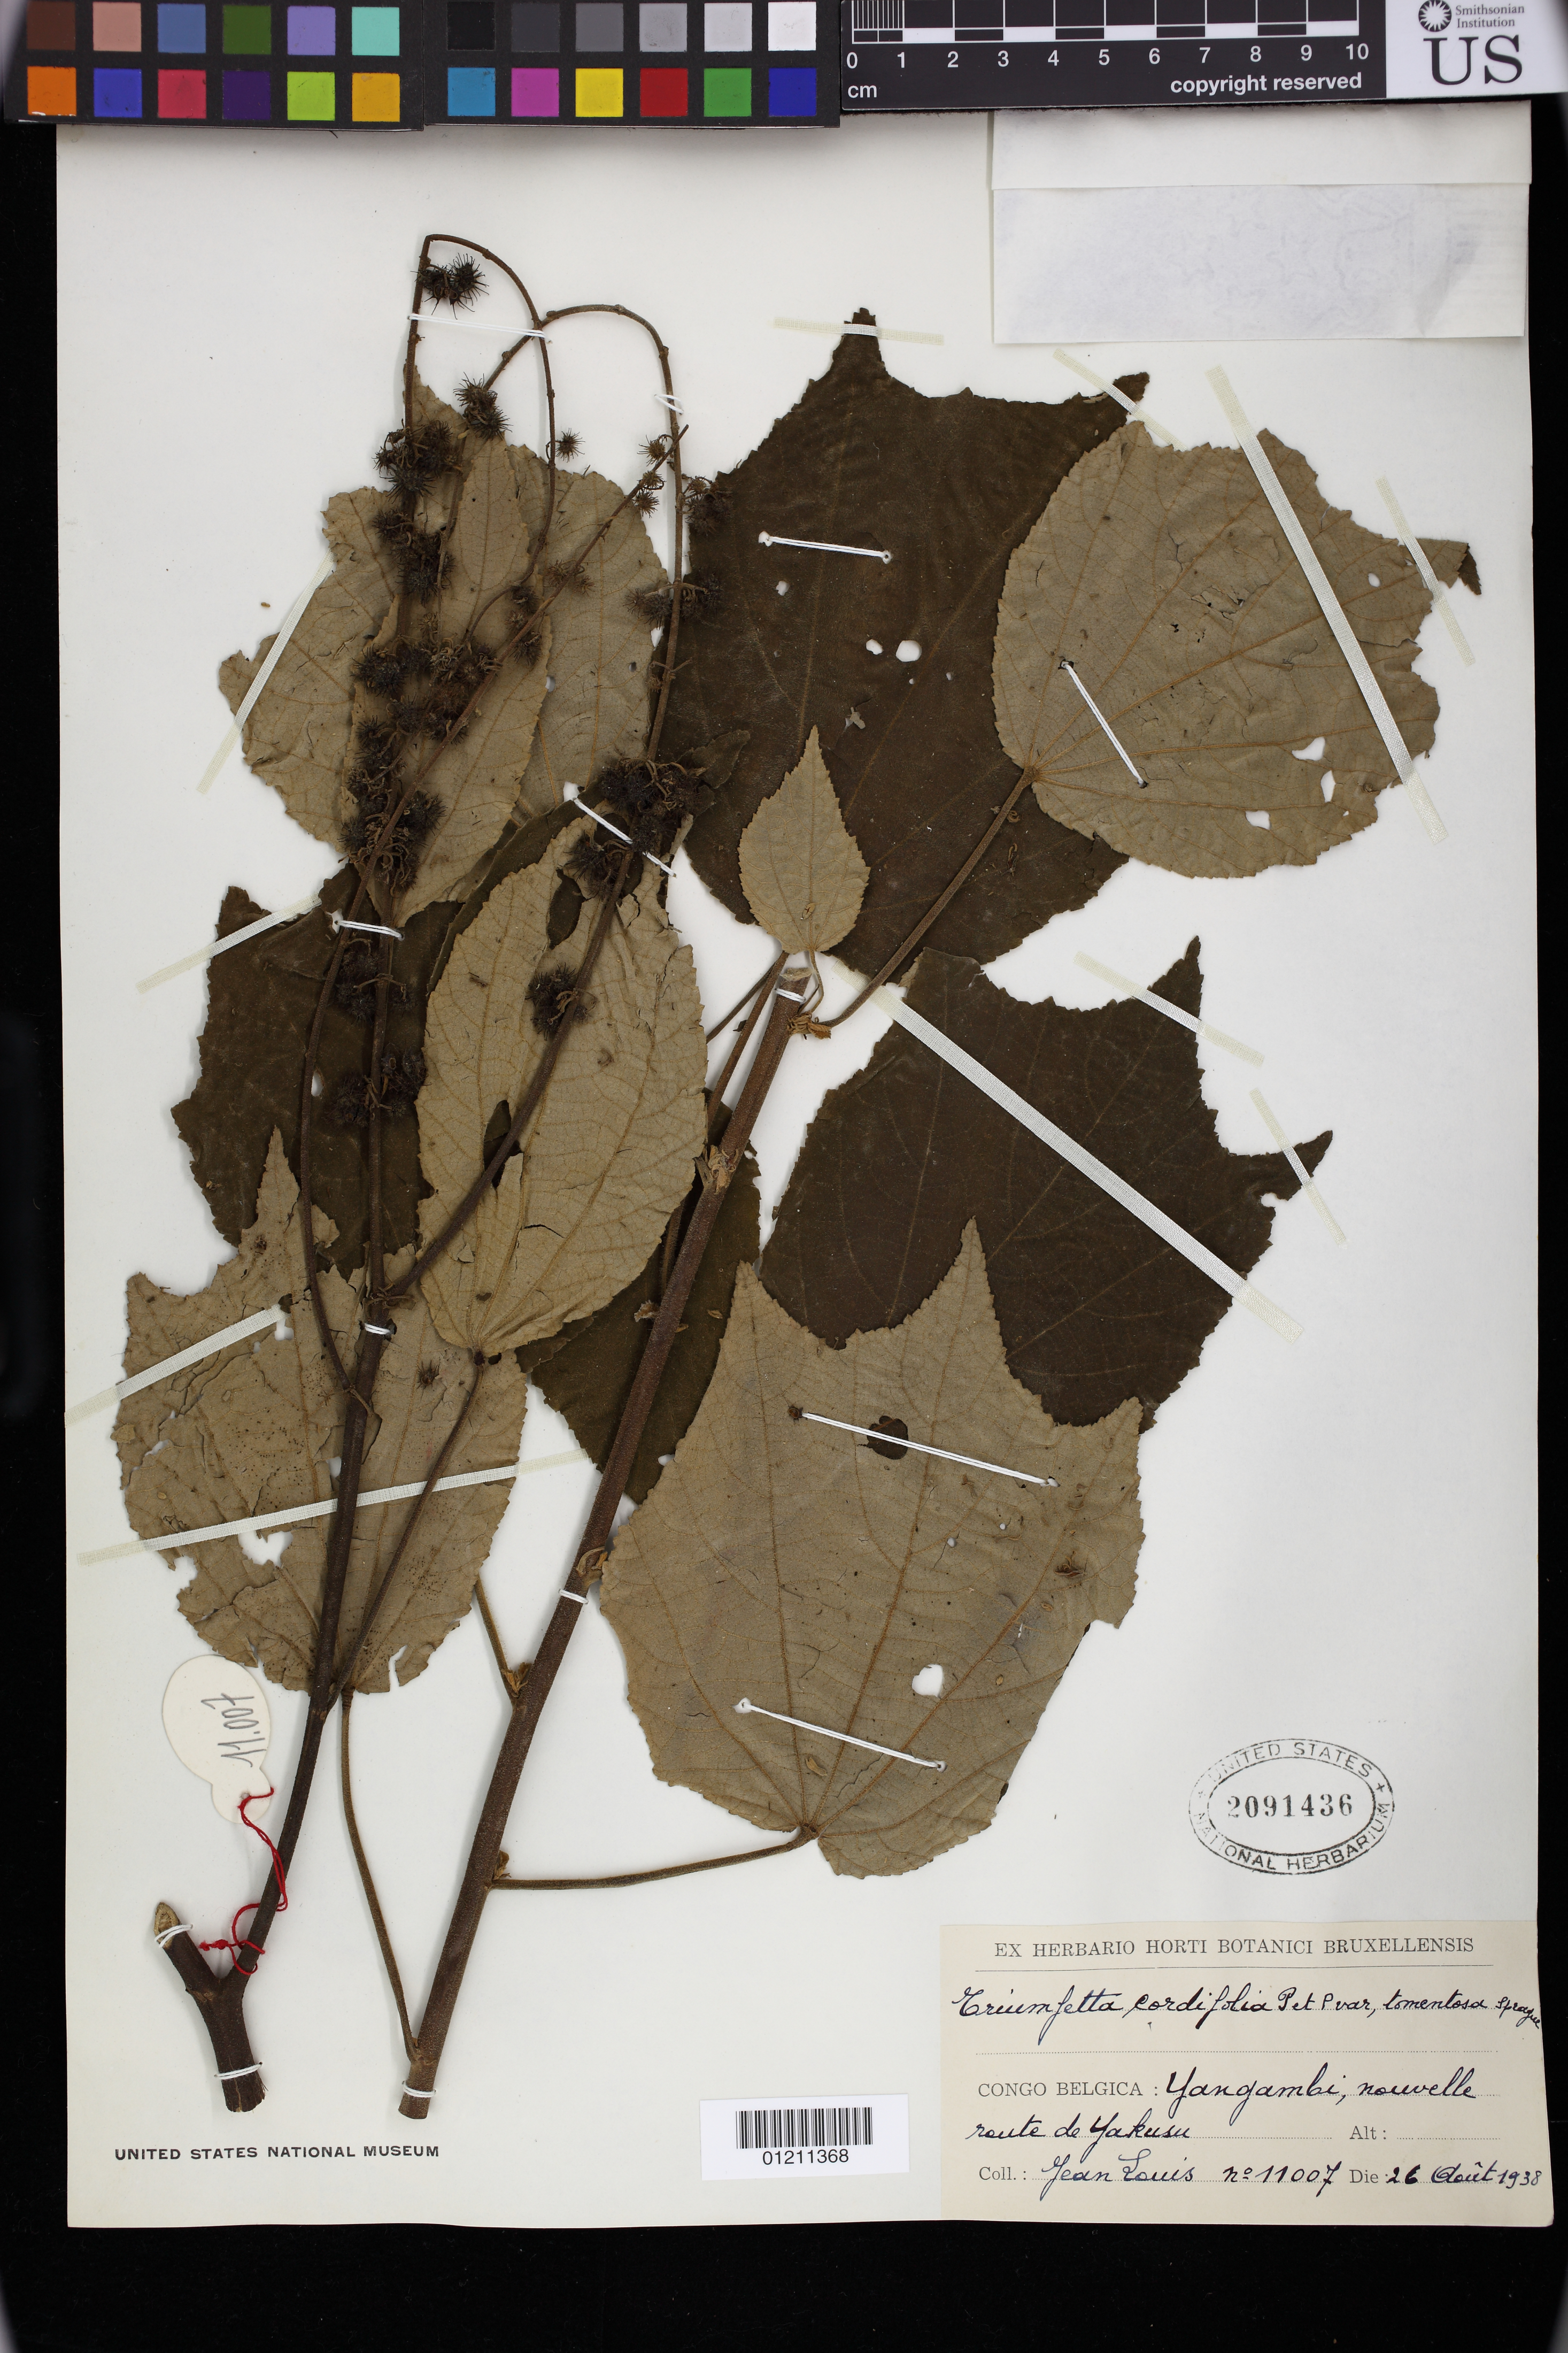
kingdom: Plantae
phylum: Tracheophyta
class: Magnoliopsida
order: Malvales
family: Malvaceae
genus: Triumfetta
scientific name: Triumfetta cordifolia var. tomentosa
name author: Sprague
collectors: J. Louis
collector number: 11007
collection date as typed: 26 Aug 1938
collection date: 1938-08-26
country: Congo, Democratic Republic of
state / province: Tshopo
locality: Congo Belgica: Yangambi, nouvelle route de Yakusu.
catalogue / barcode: US 2091436